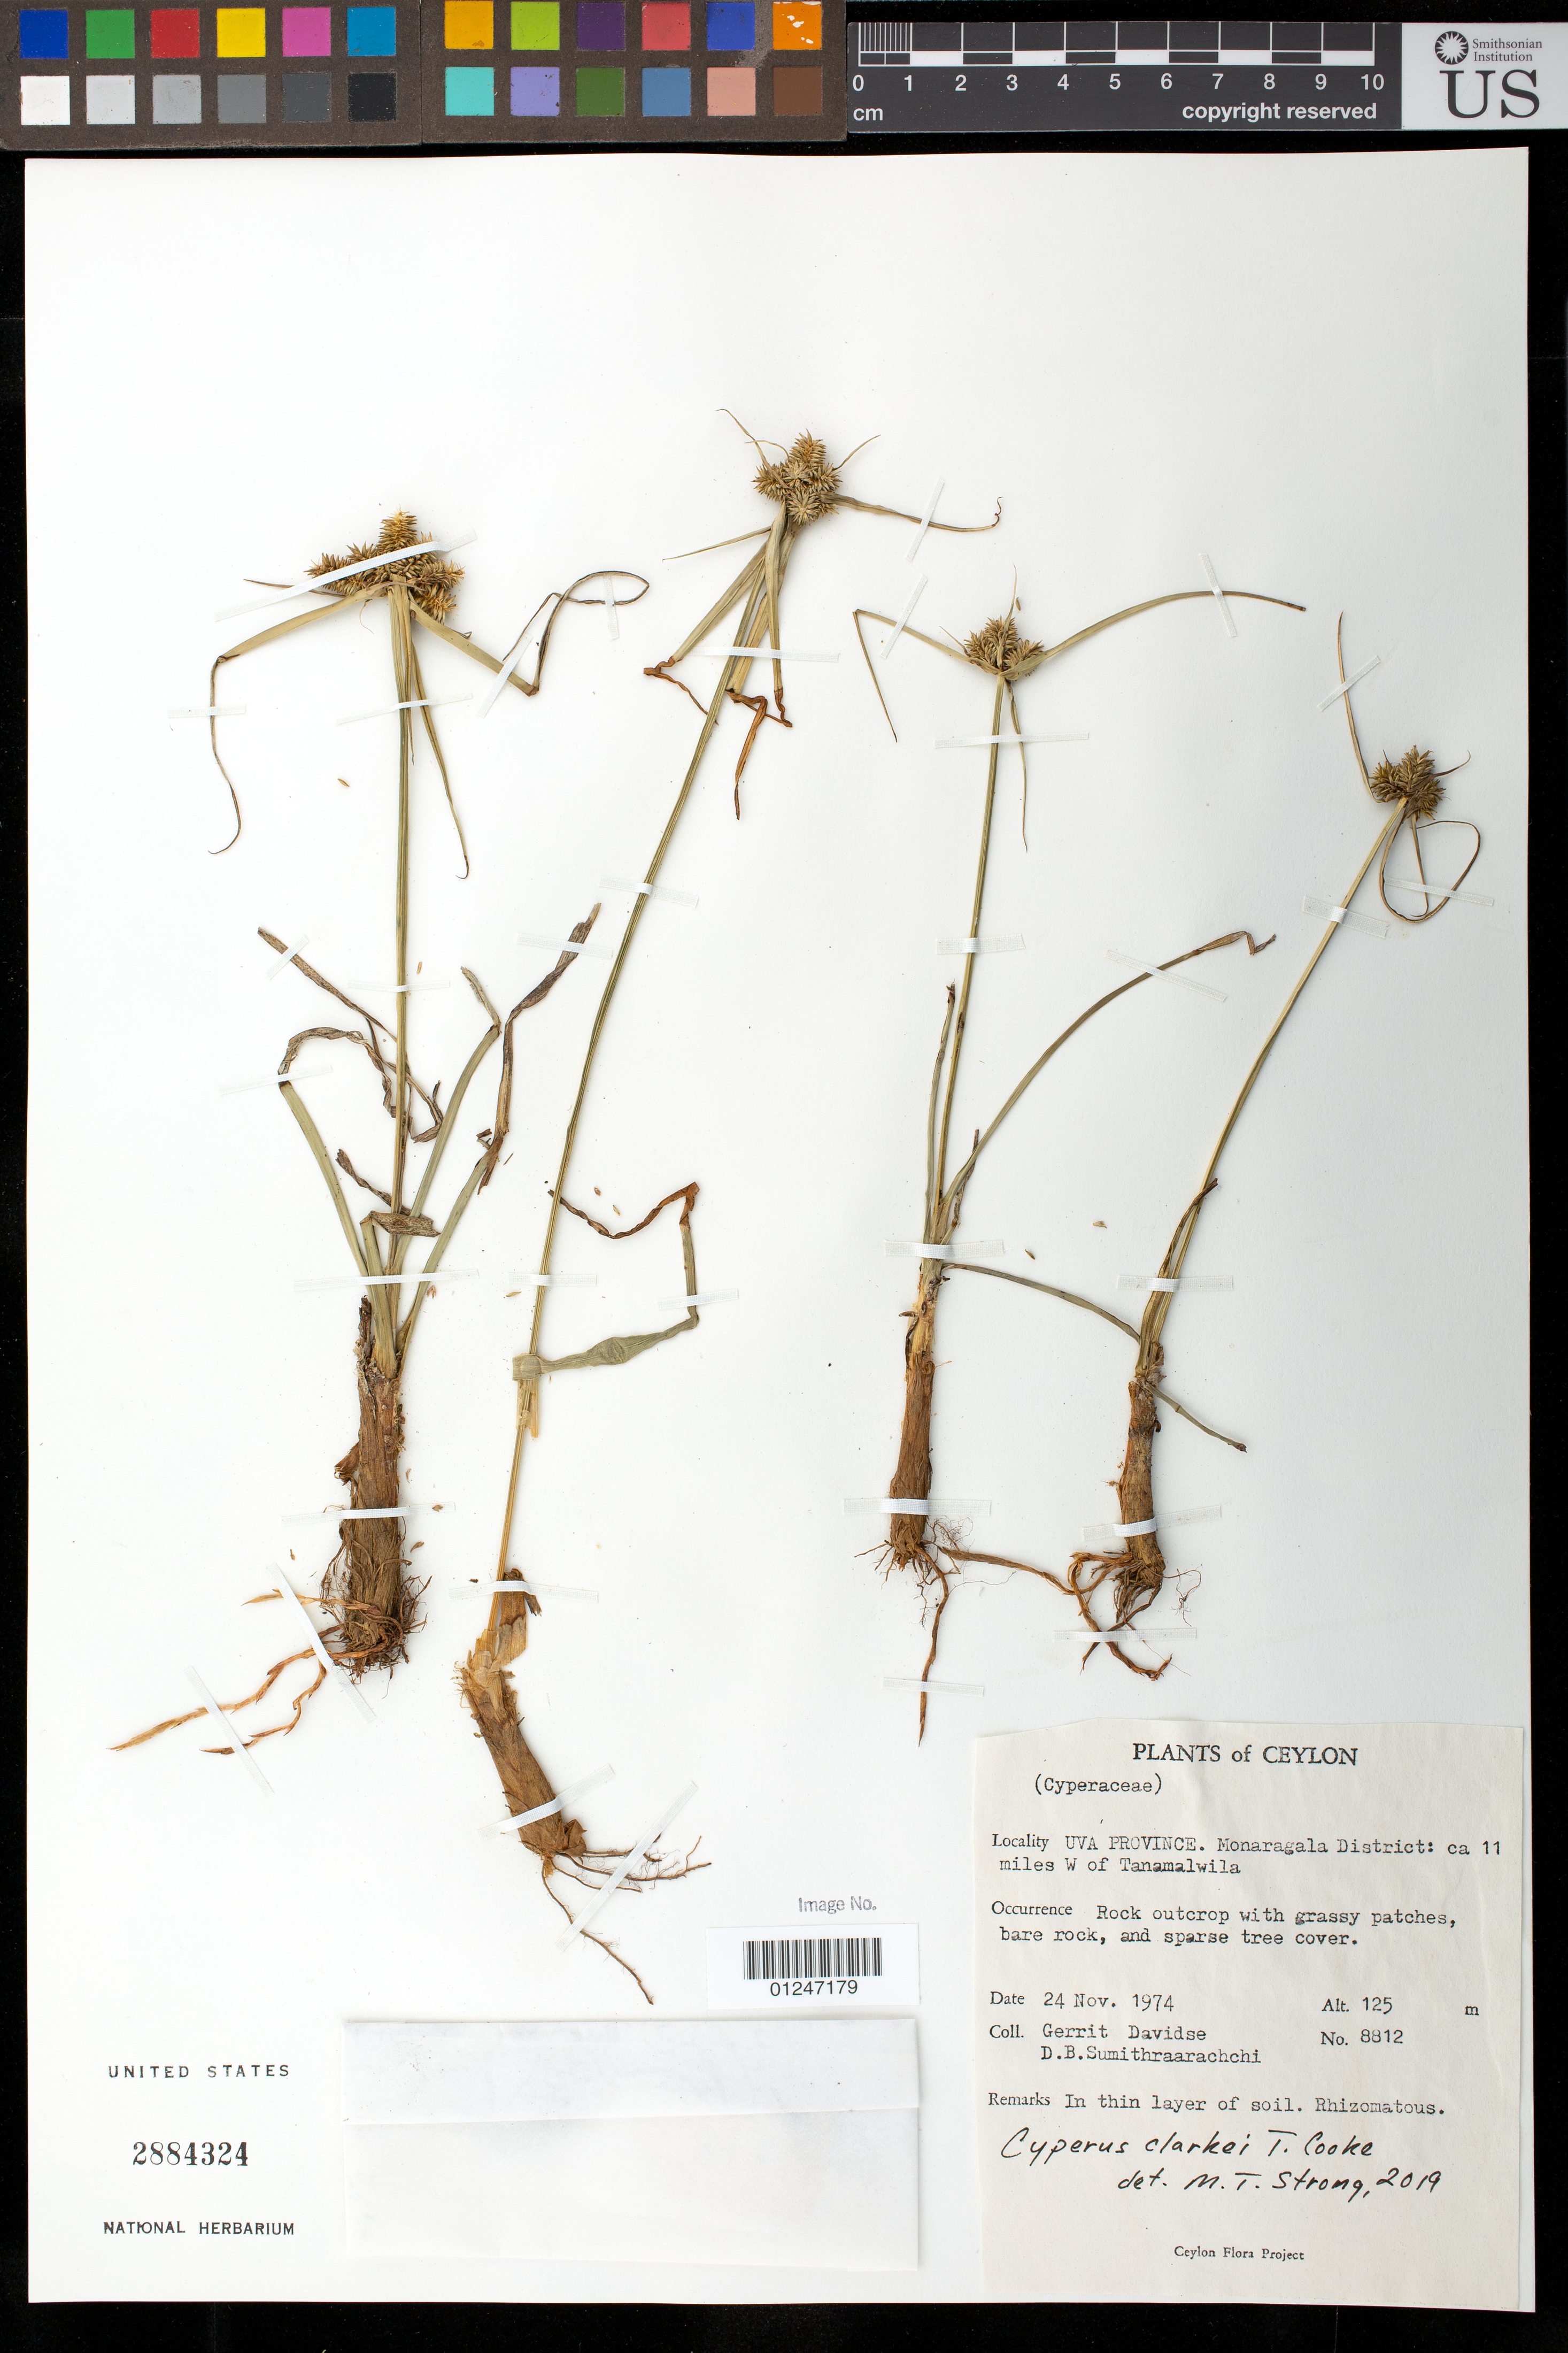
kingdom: Plantae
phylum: Tracheophyta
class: Liliopsida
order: Poales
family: Cyperaceae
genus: Cyperus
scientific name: Cyperus clarkei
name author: T. Cooke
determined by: Strong, Mark T., (BOT), Smithsonian Institution - National Museum of Natural History (UNITED STATES)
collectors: G. Davidse & D. B. Sumithraarachchi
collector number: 8812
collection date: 1974-11-24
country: Sri Lanka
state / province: Uva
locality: Monaragala District: ca. 11 miles W of Tanamawila.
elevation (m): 125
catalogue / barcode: US 2884324